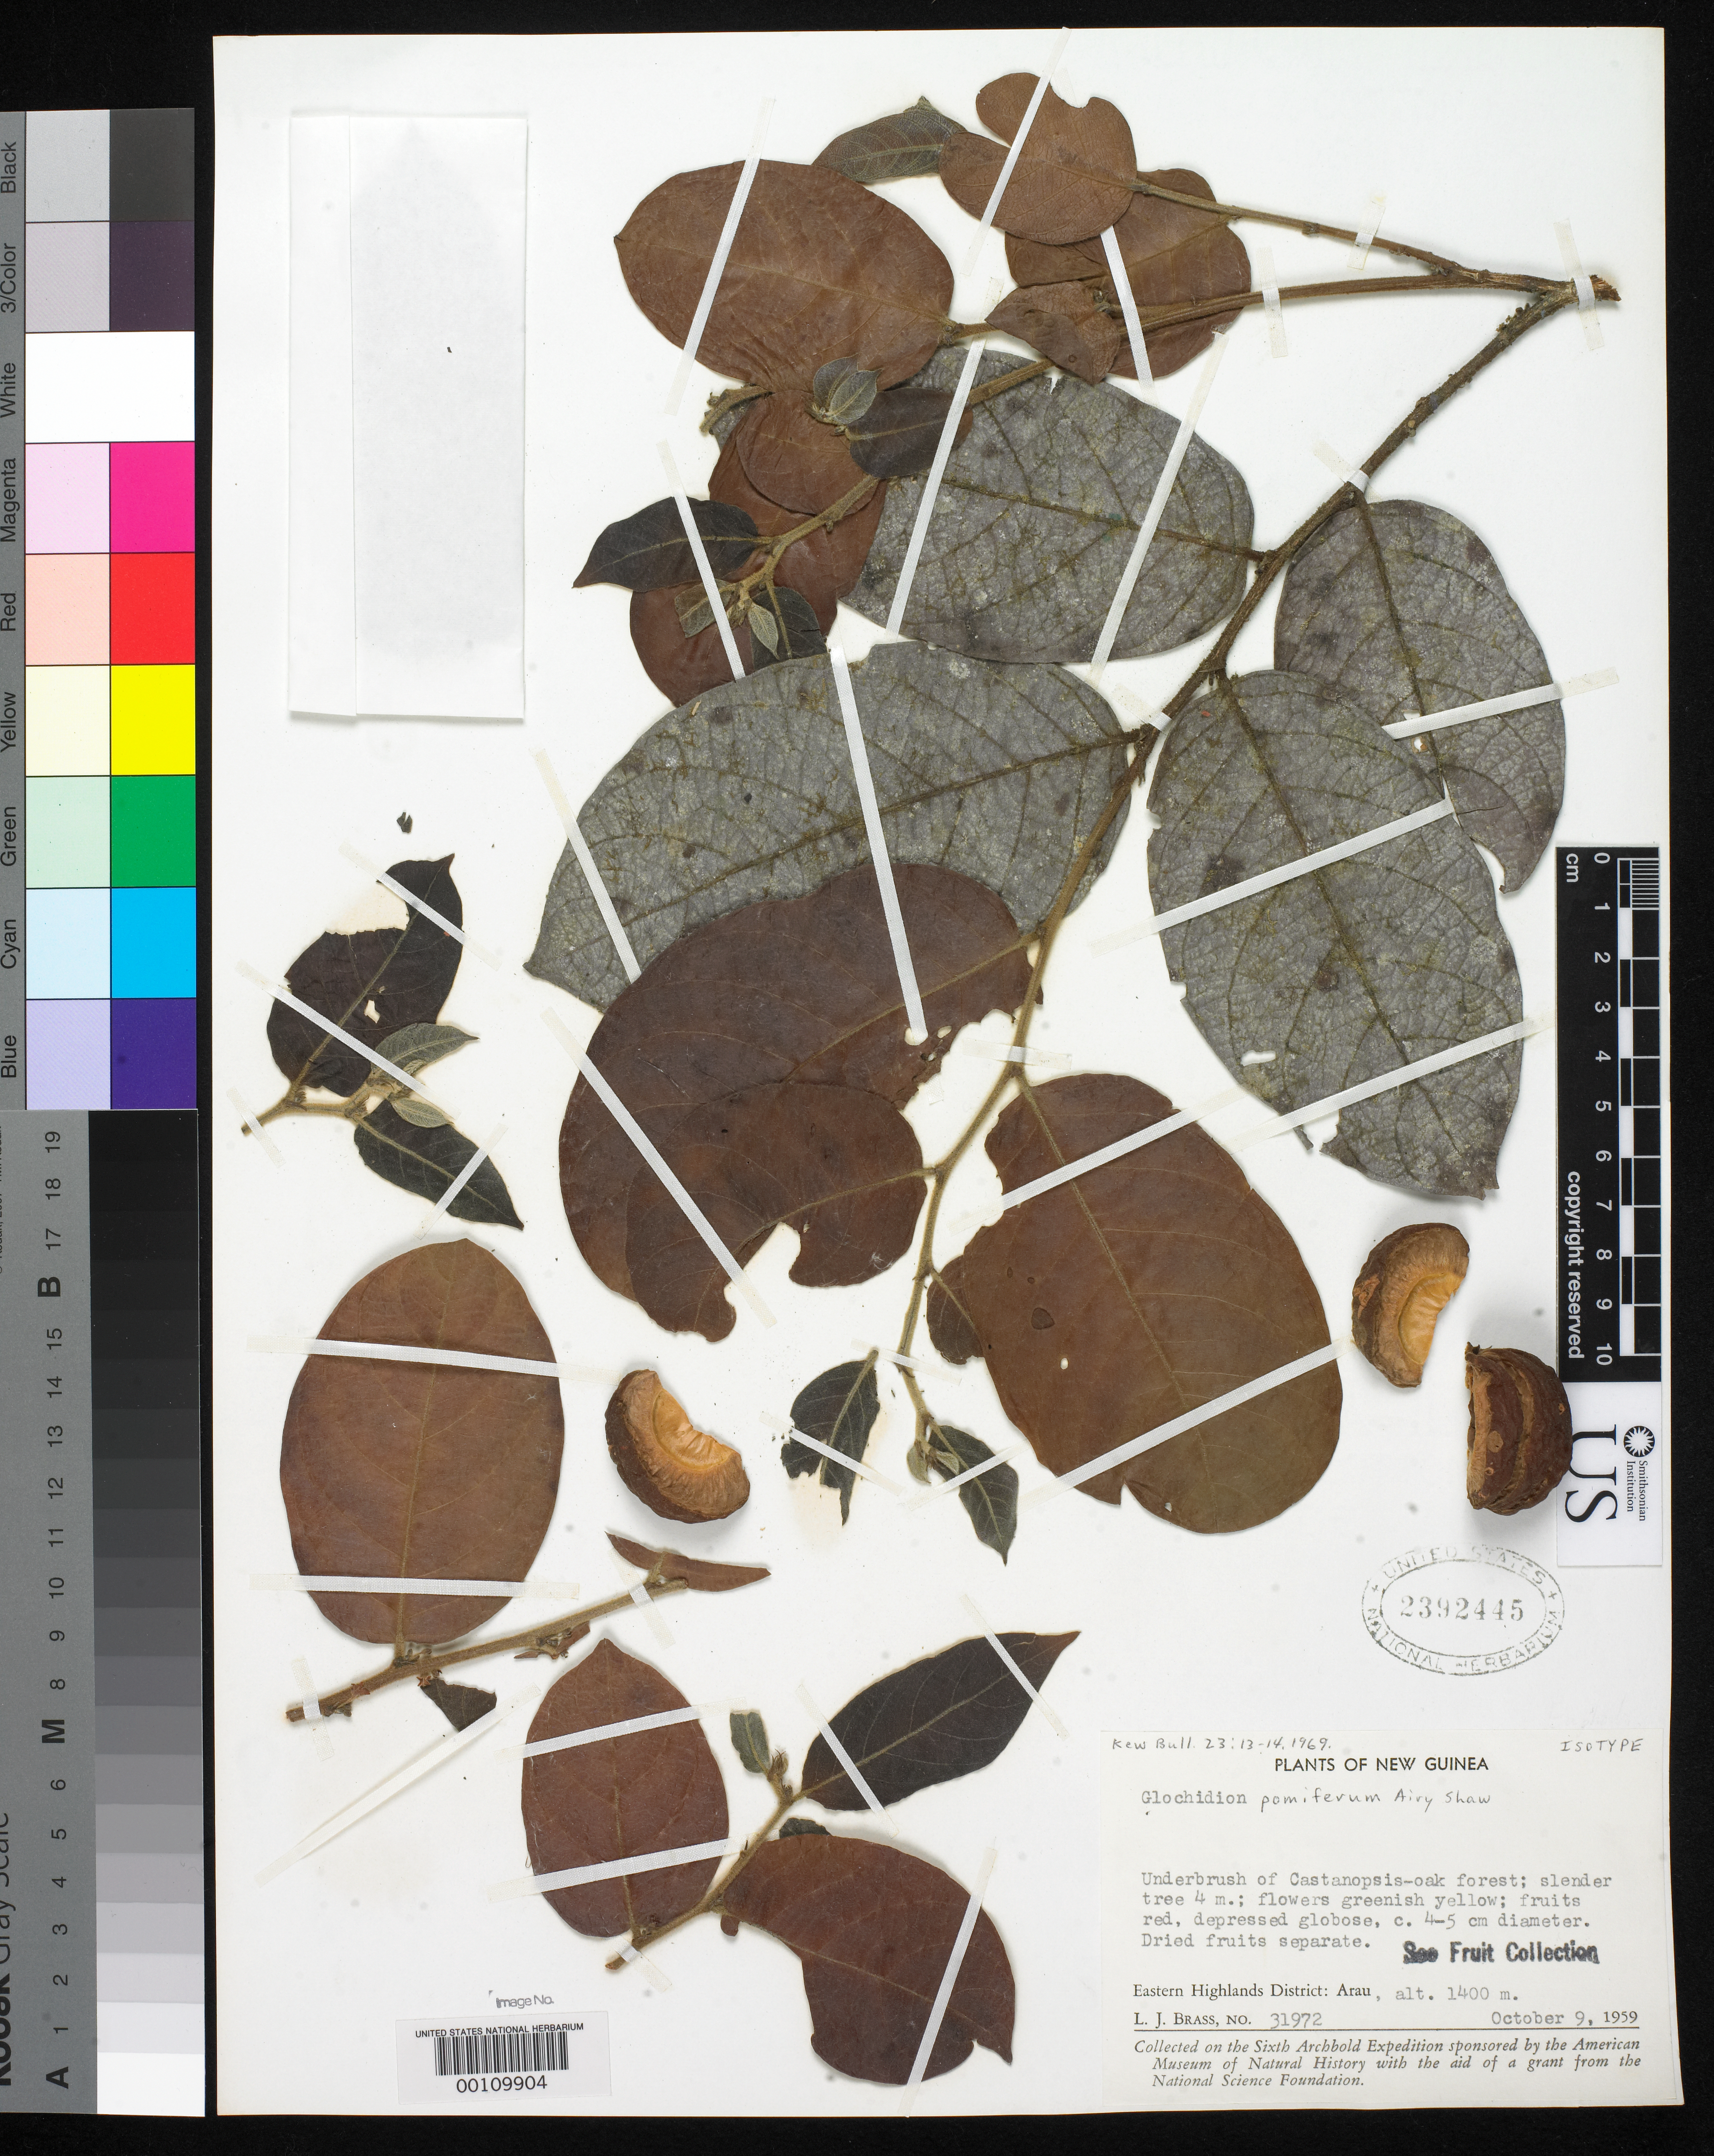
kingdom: Plantae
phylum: Tracheophyta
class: Magnoliopsida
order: Malpighiales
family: Phyllanthaceae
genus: Glochidion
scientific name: Glochidion pomiferum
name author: Airy Shaw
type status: Isotype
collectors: L. J. Brass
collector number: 31972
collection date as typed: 09 Oct 1959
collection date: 1959-10-09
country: Papua New Guinea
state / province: Eastern Highlands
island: New Guinea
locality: Arau.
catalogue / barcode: US 2392445